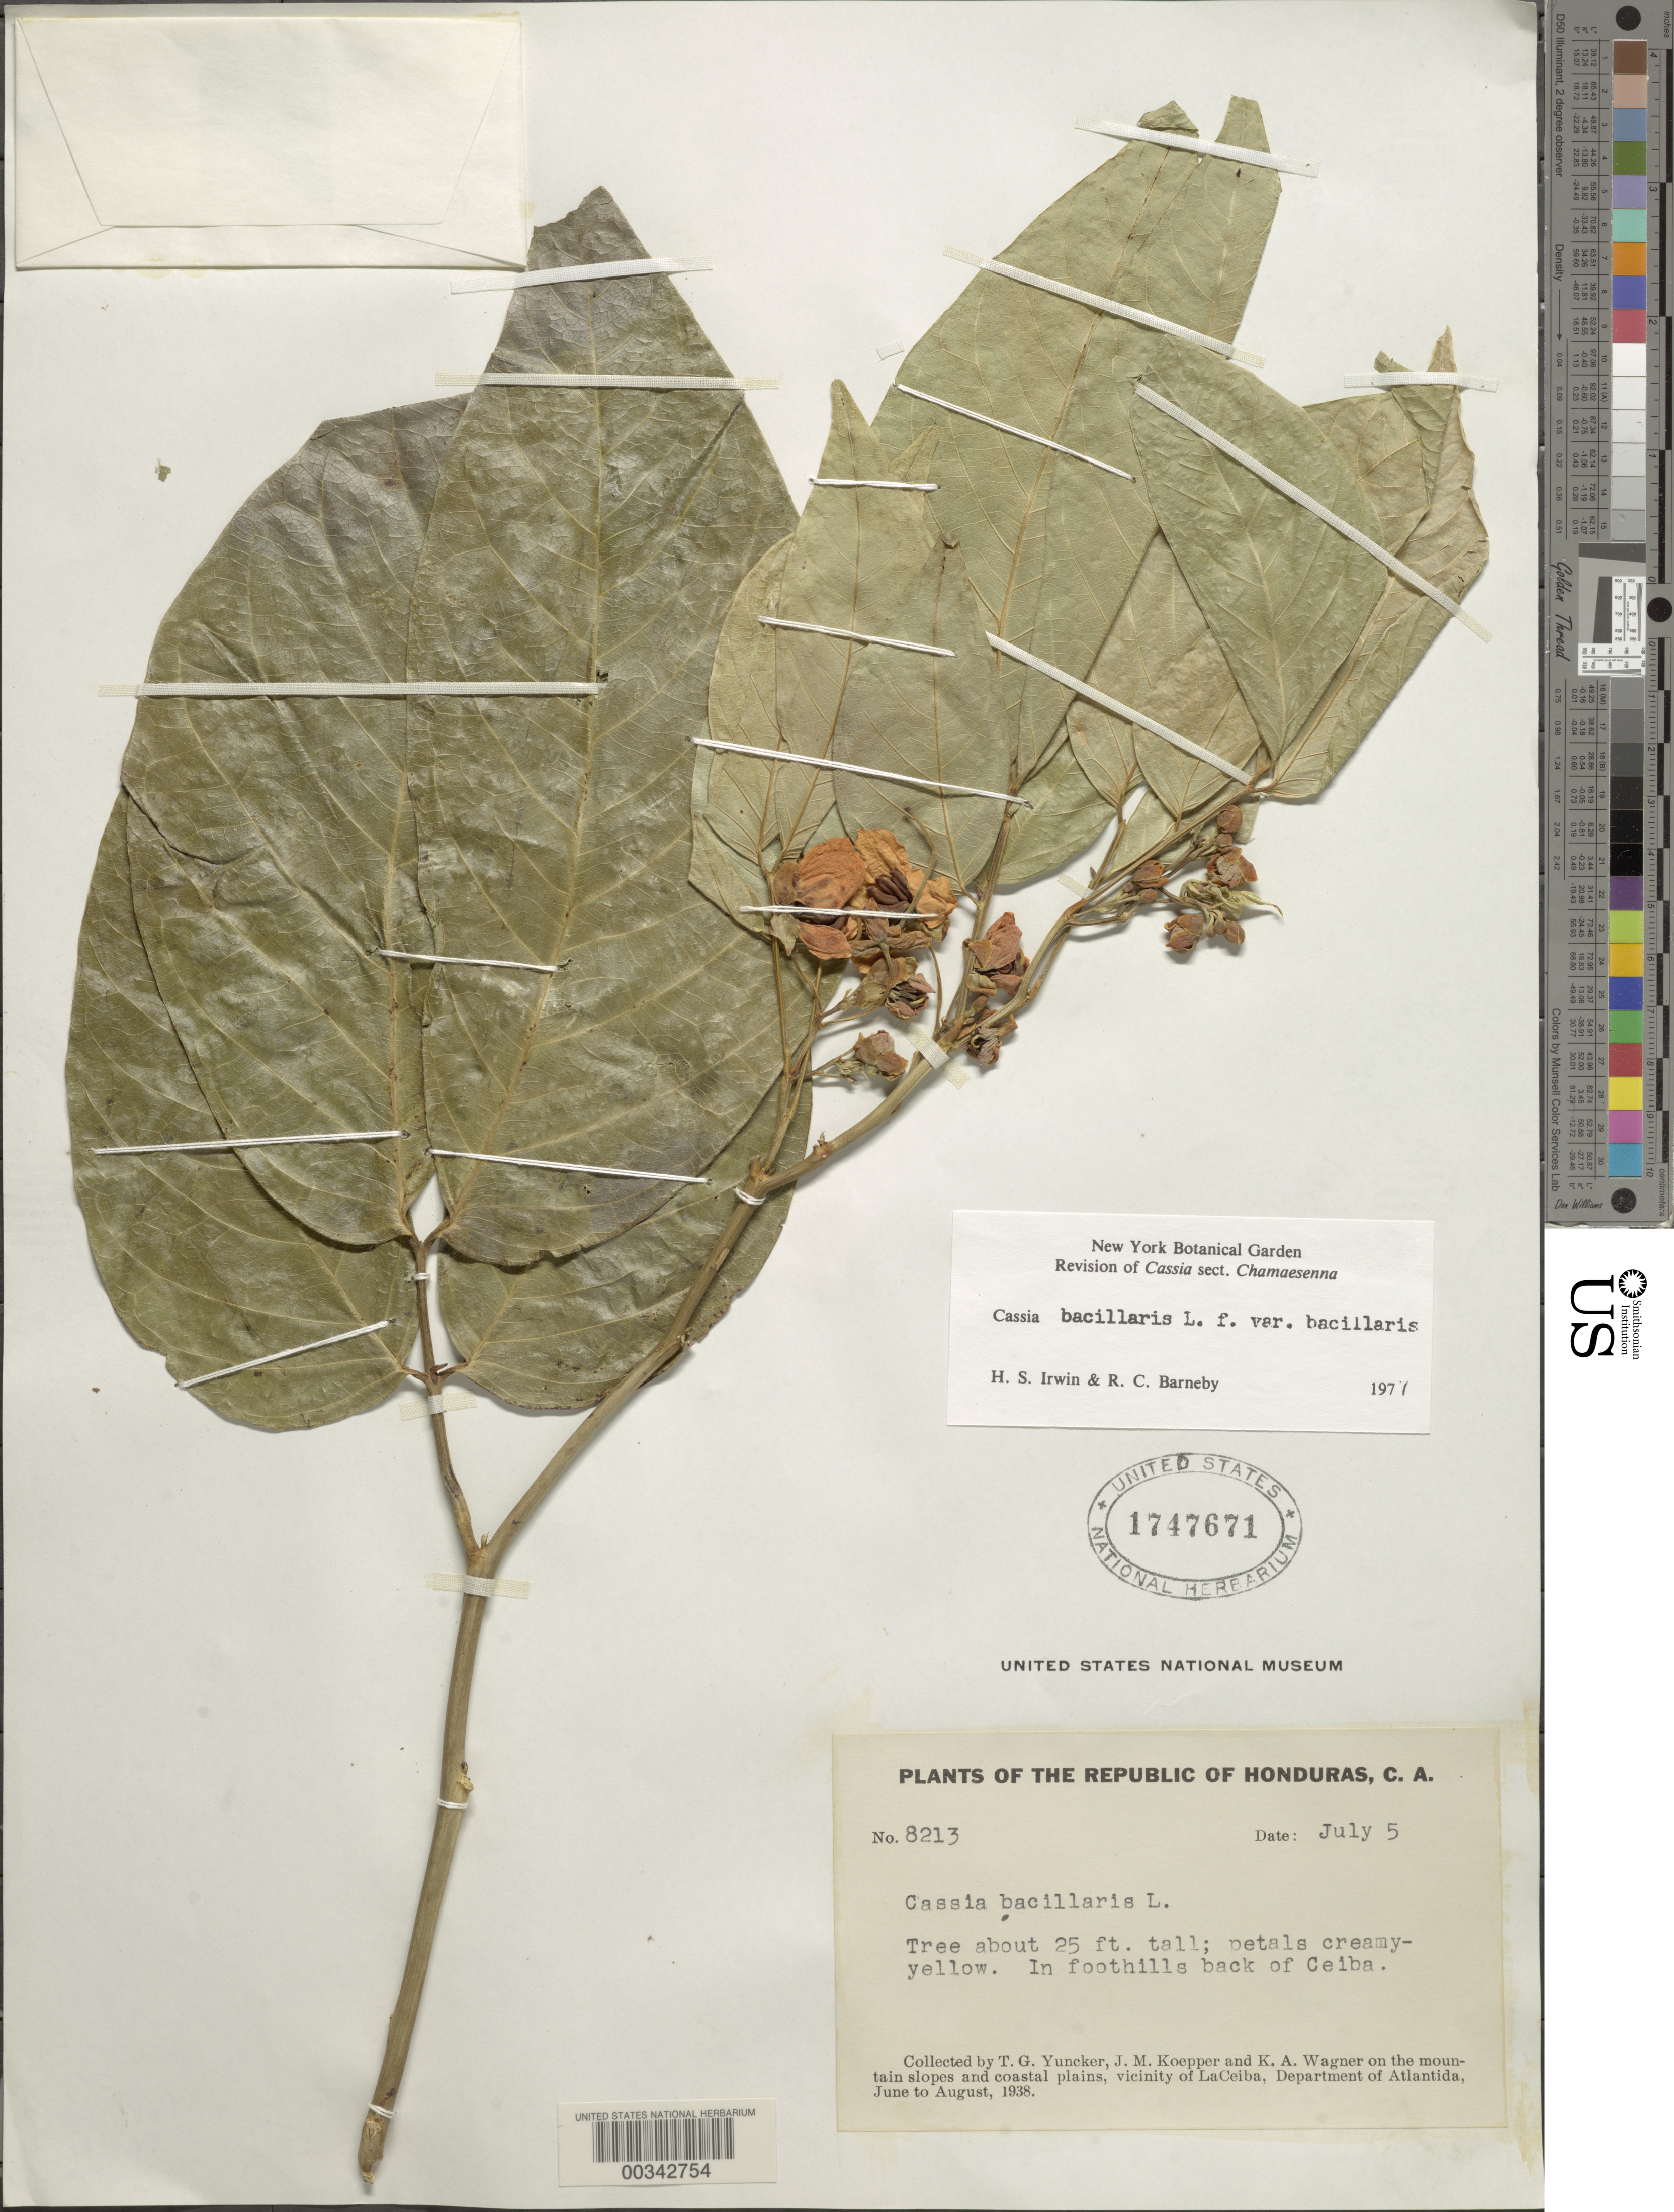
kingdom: Plantae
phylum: Tracheophyta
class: Magnoliopsida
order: Fabales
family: Fabaceae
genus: Senna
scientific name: Senna bacillaris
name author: (L. f.) H.S. Irwin & Barneby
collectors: T. G. Yuncker, J. M. Koepper & K. A. Wagner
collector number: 8213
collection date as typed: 05 Jul 1938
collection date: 1938-07-05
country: Honduras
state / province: Atlántida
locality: Back of Ceiba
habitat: In foothills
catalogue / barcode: US 1747671